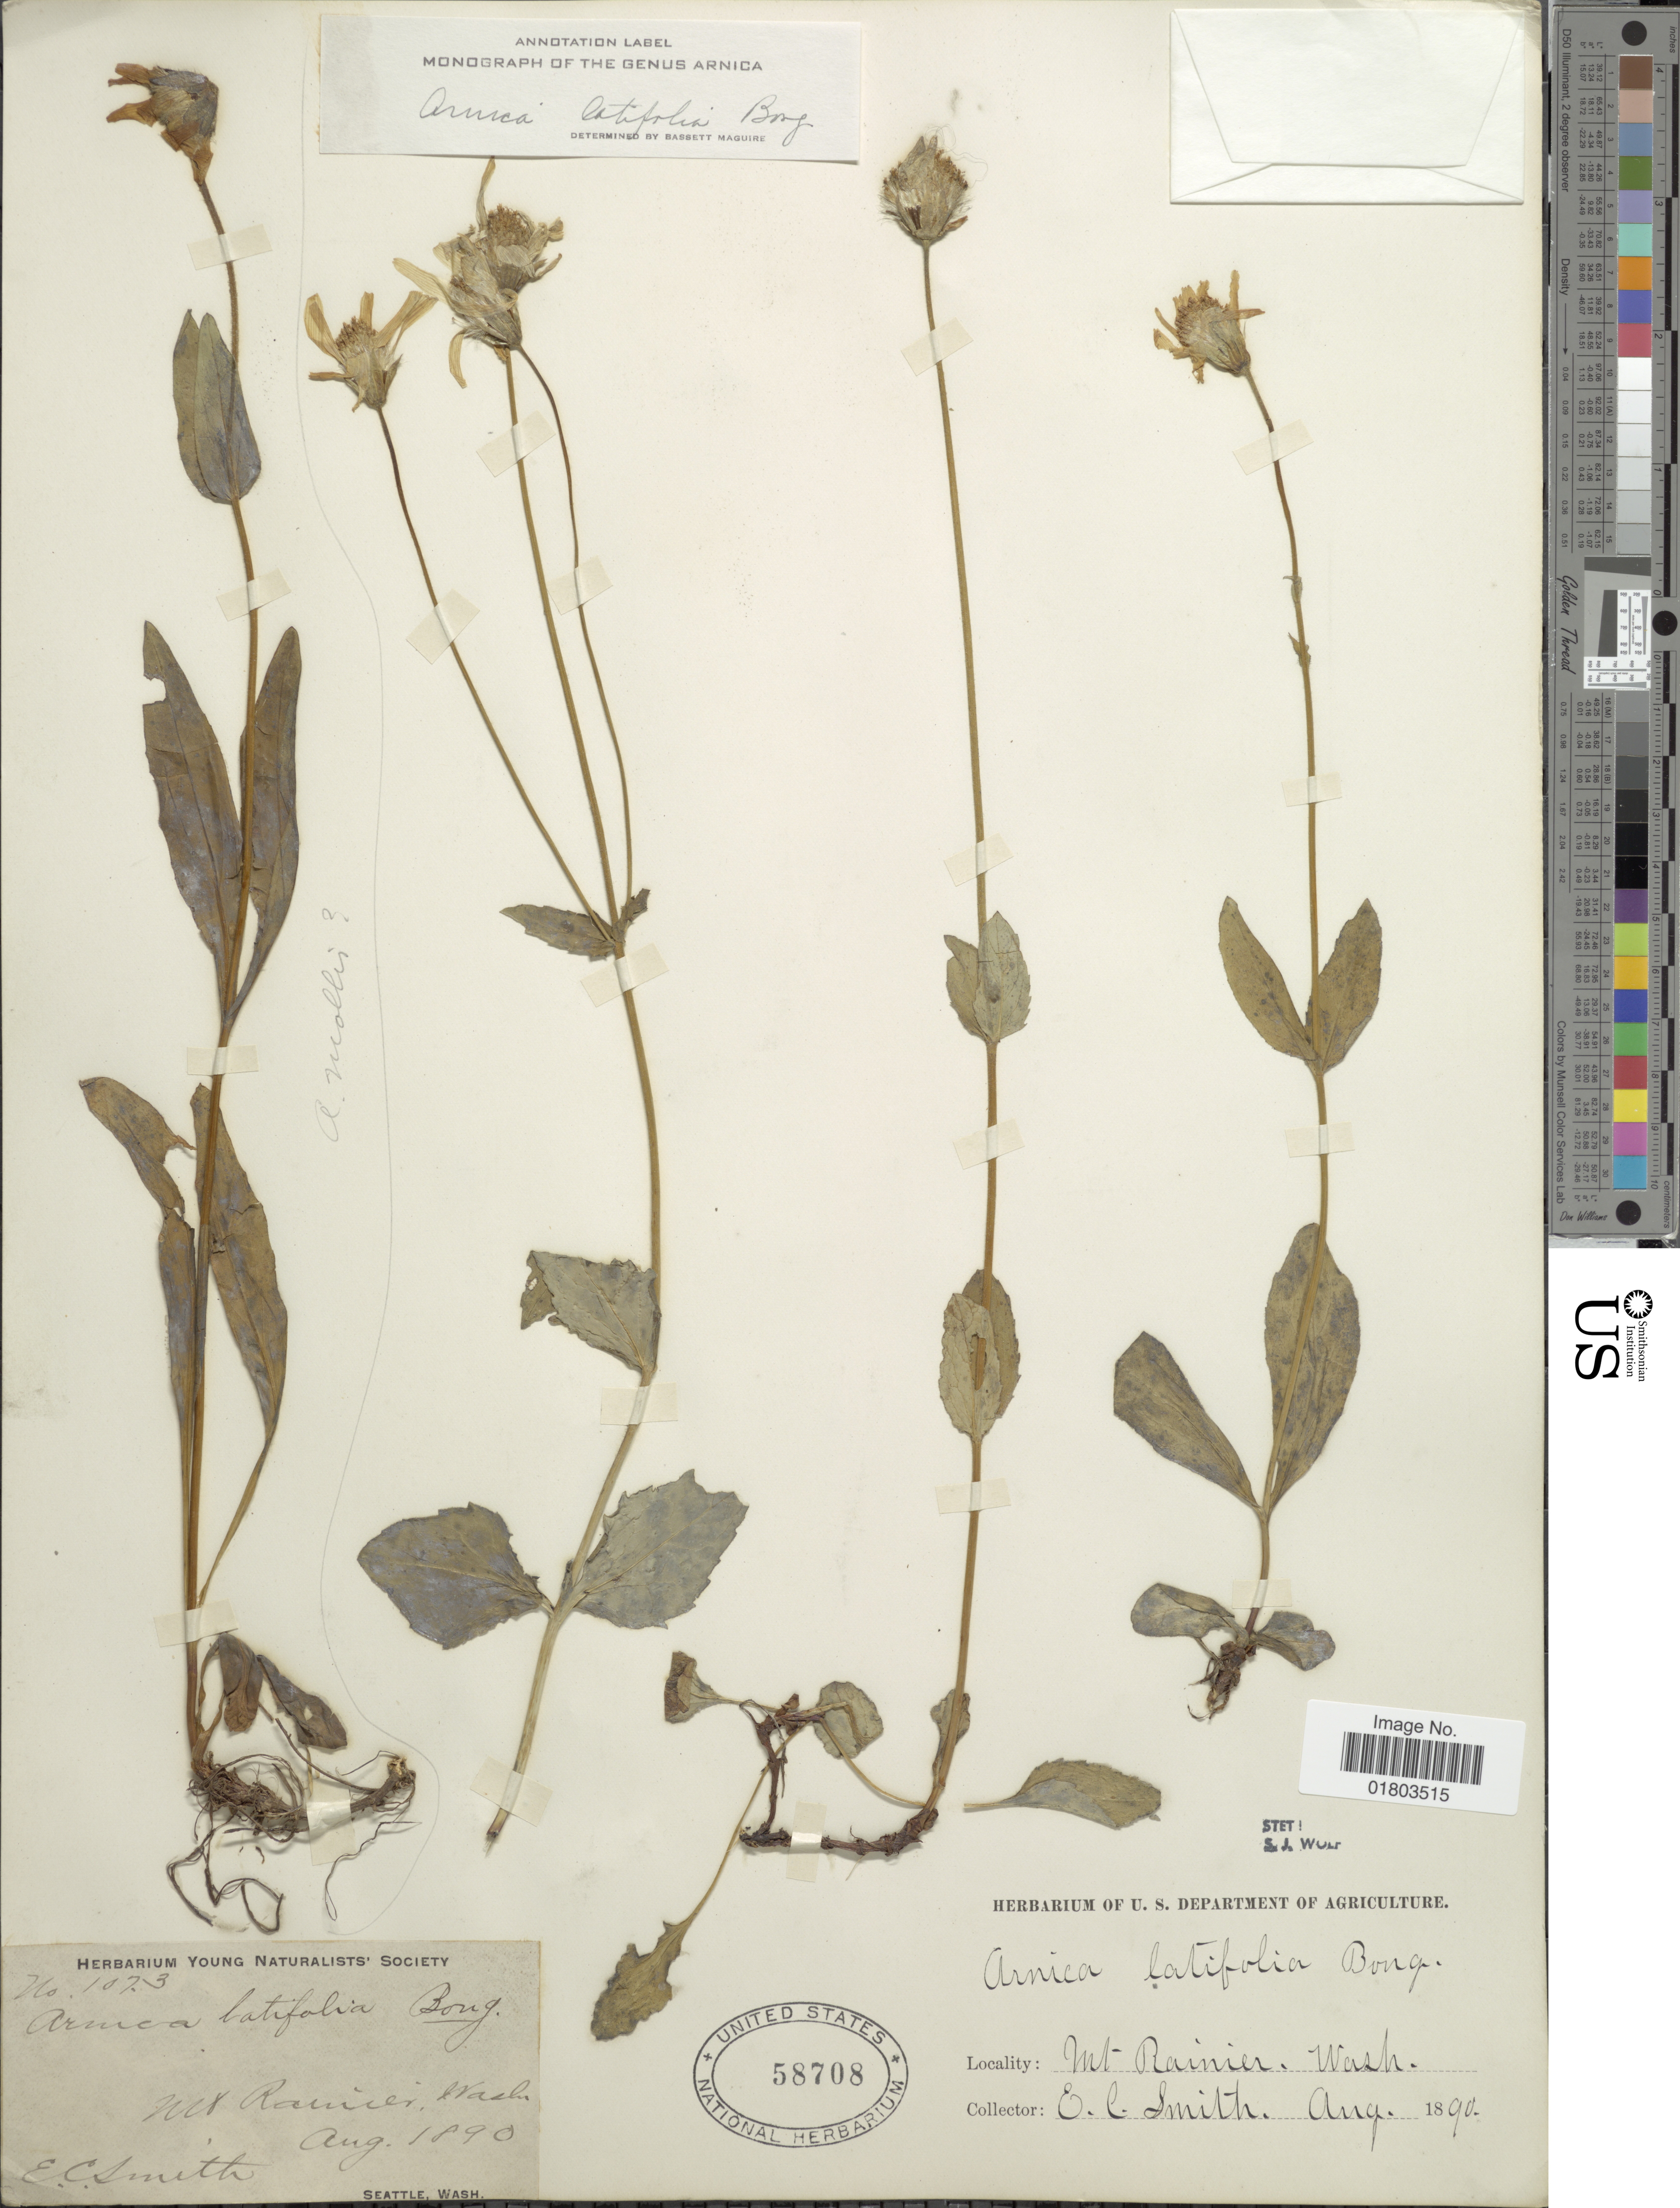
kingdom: Plantae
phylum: Tracheophyta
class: Magnoliopsida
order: Asterales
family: Asteraceae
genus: Arnica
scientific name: Arnica latifolia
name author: Bong.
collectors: E. Smith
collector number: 1073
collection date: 1890-08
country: United States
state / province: Washington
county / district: Pierce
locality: Mt Rainier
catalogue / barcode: US 58708